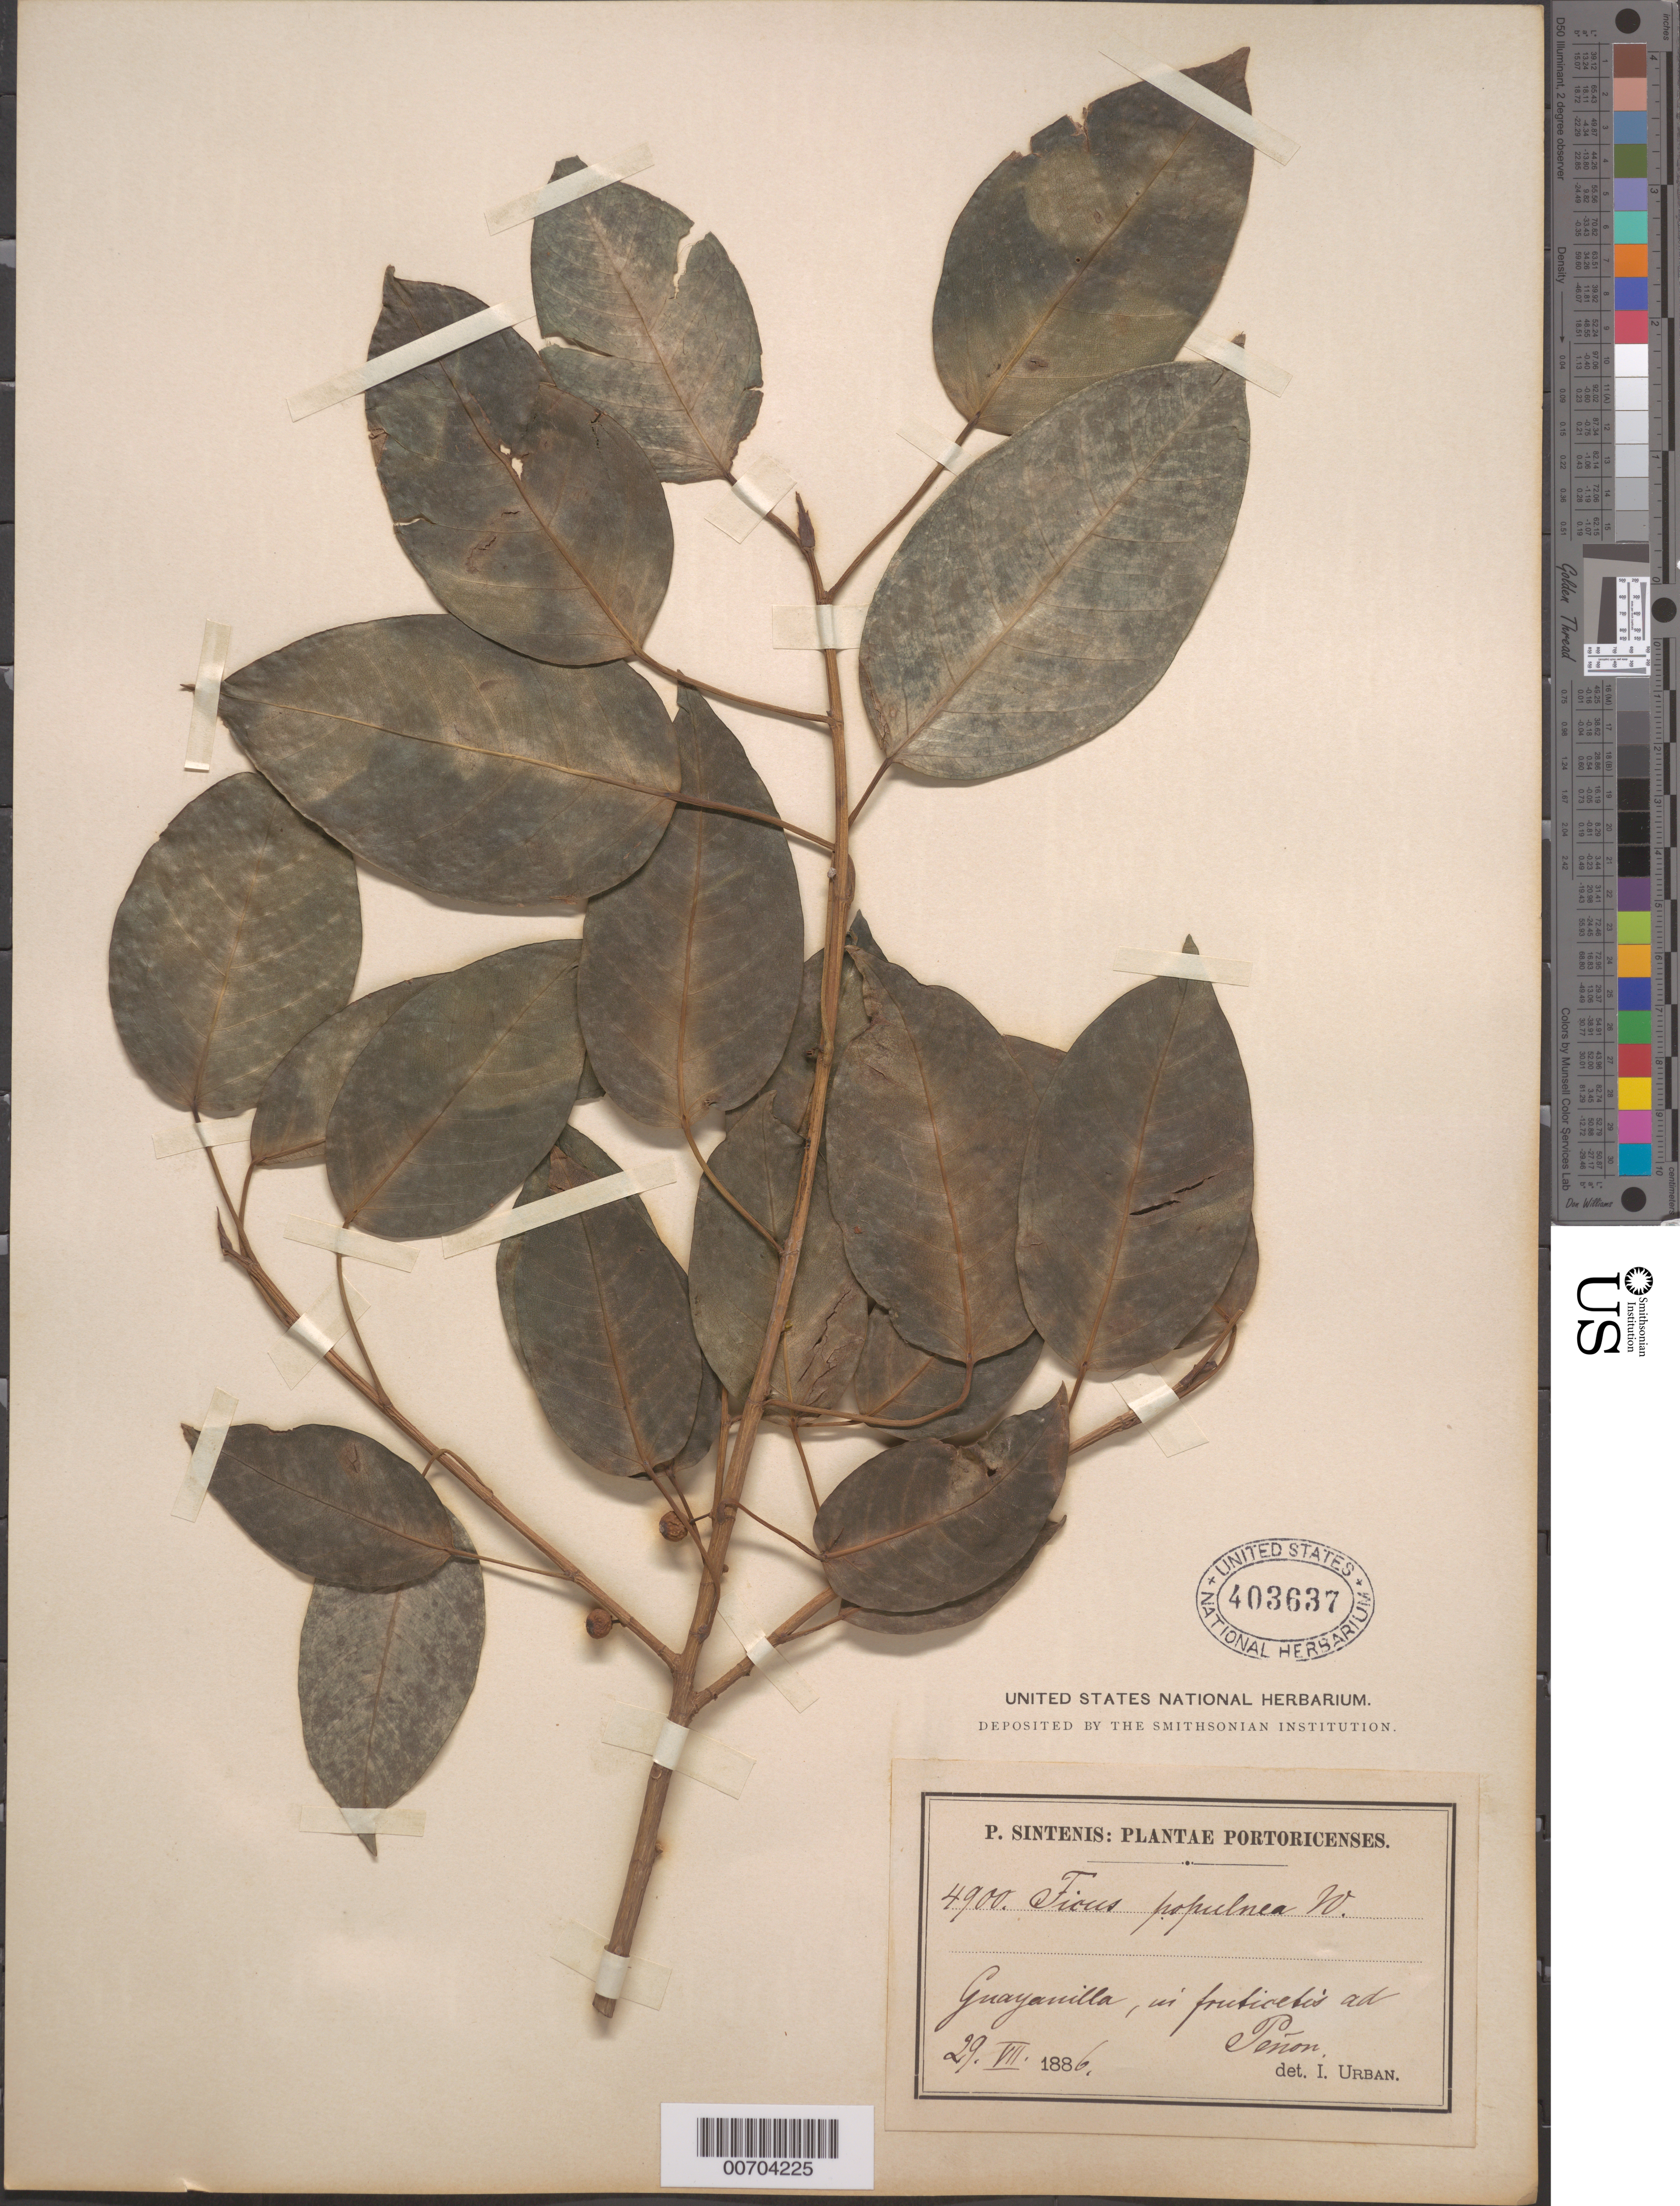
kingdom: Plantae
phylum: Tracheophyta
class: Magnoliopsida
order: Rosales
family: Moraceae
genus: Ficus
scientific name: Ficus populnea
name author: Willd.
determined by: Urban, Ignatz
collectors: P. Sintenis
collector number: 4900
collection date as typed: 29 Jul 1886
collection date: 1886-07-29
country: Puerto Rico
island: Greater Antilles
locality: Guayanilla, in fruticetis ad Peñon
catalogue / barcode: US 403637